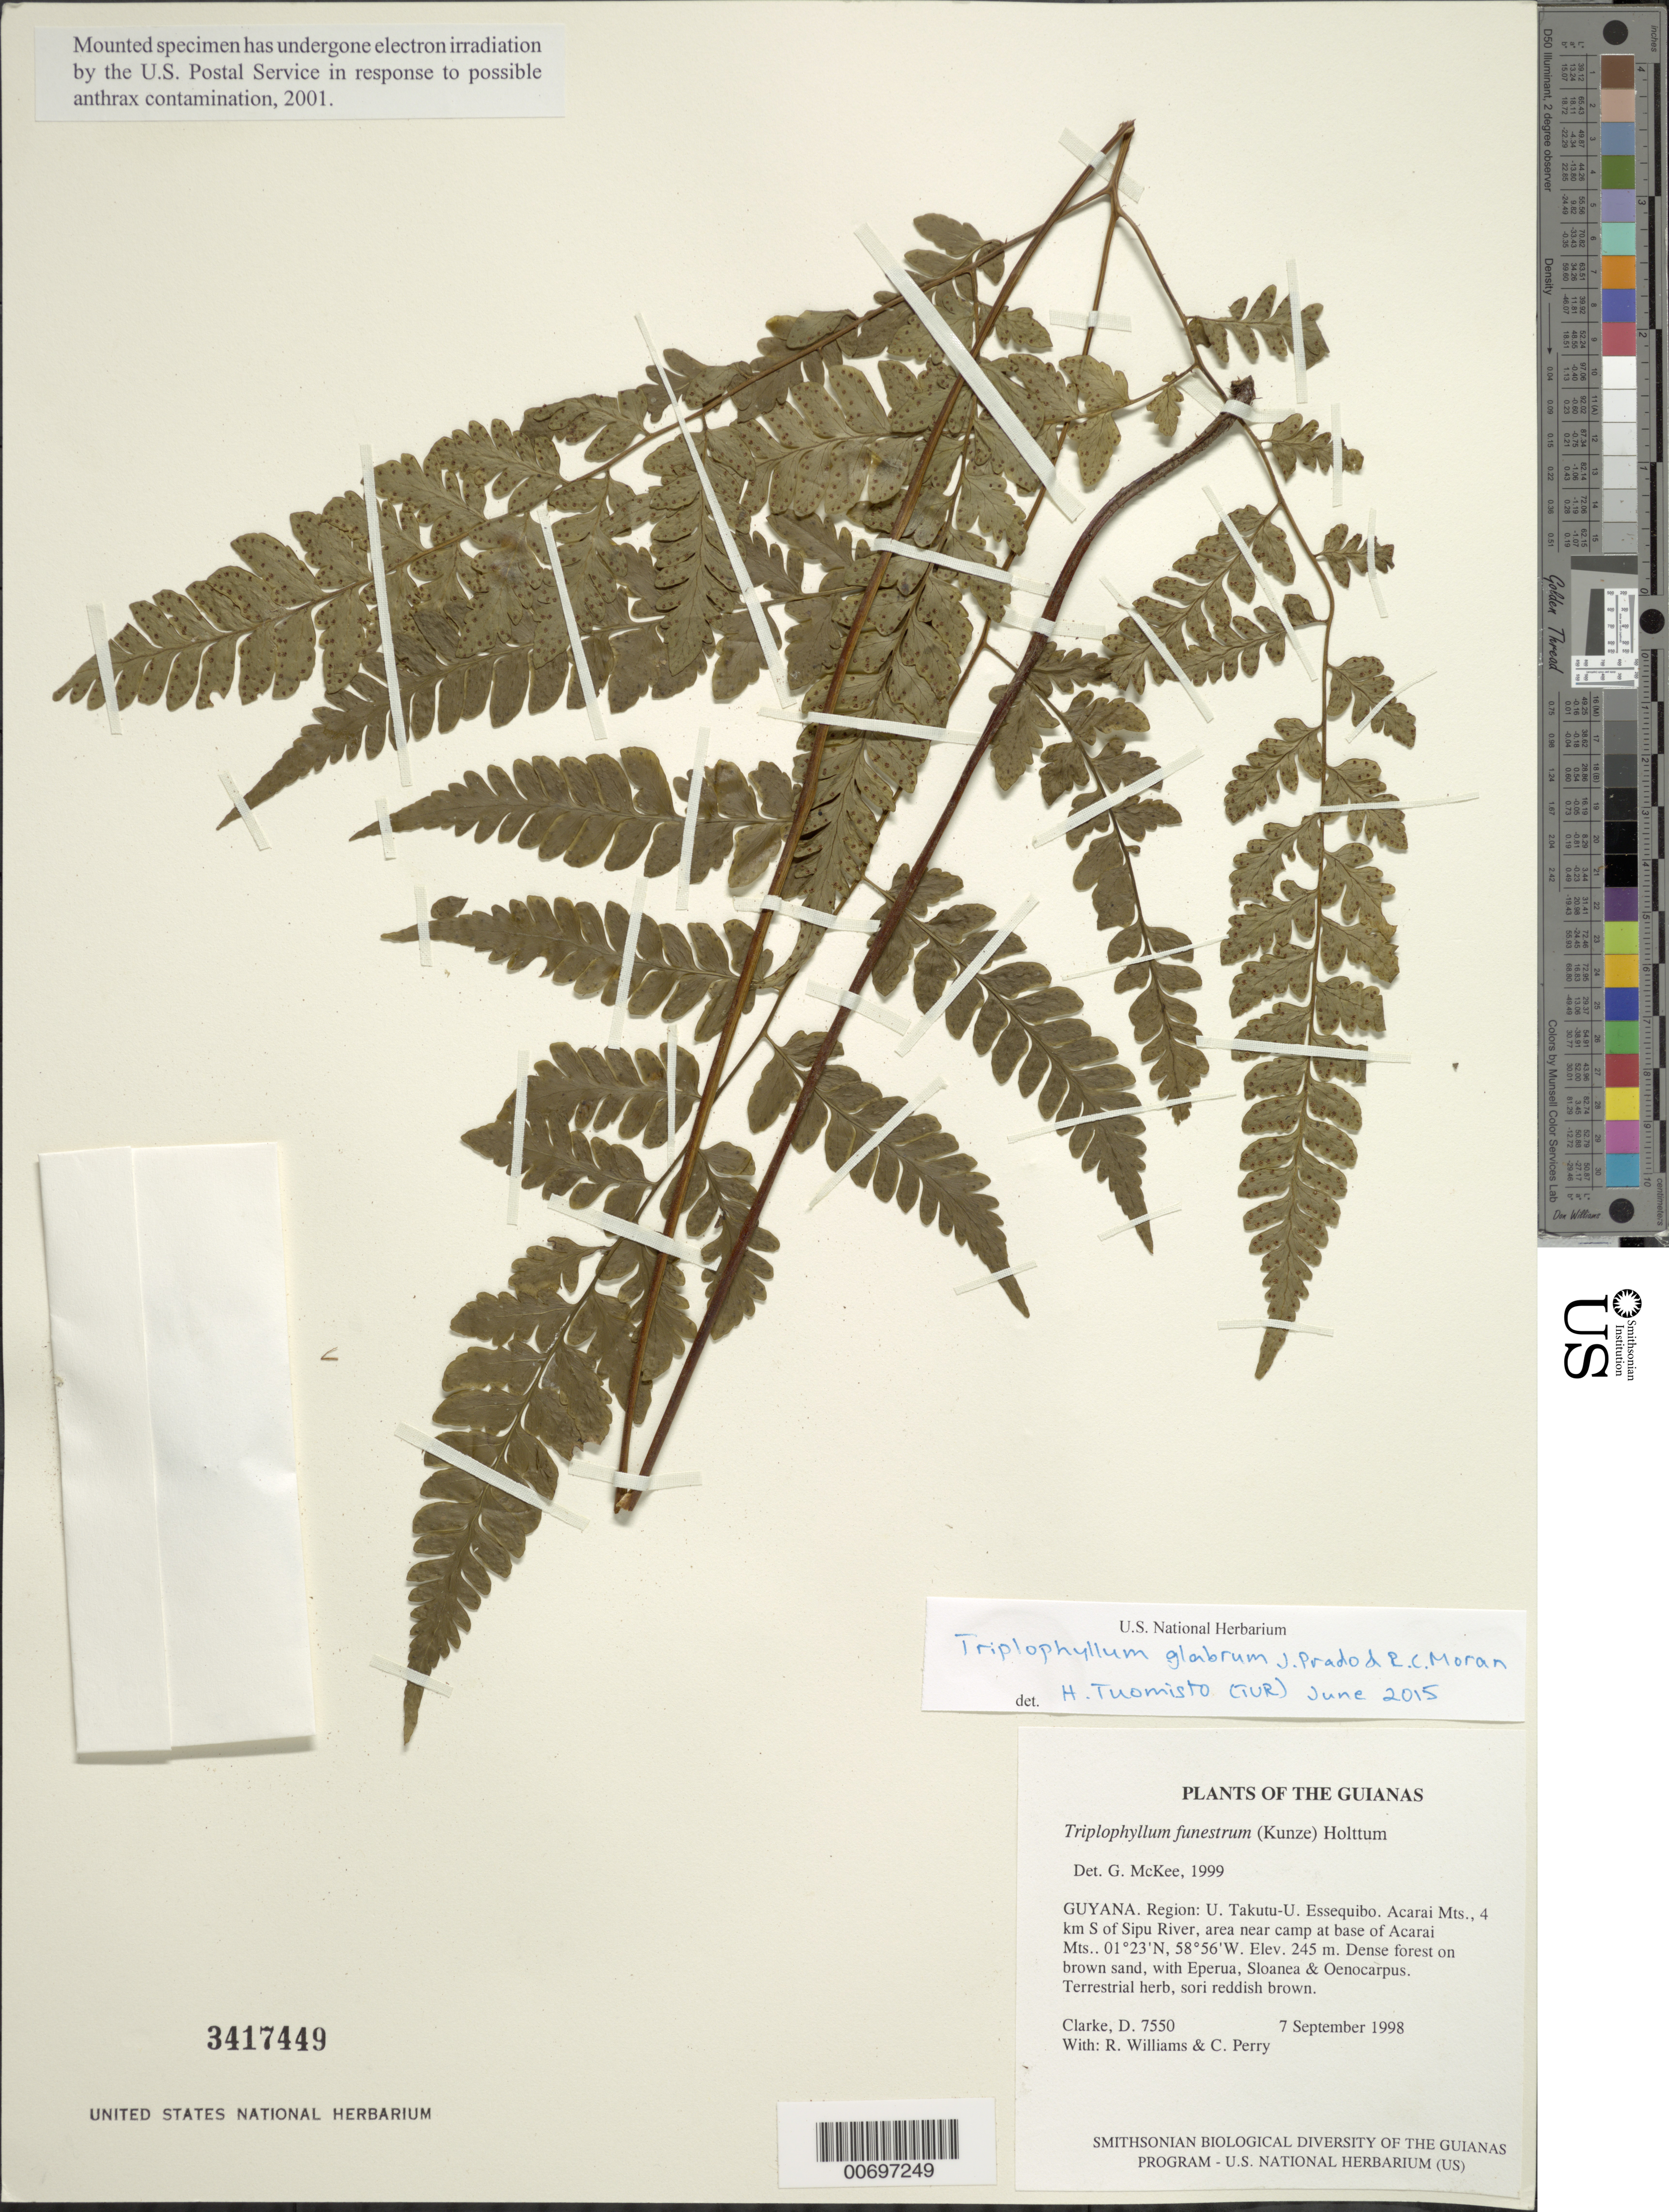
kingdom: Plantae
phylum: Tracheophyta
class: Polypodiopsida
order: Polypodiales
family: Tectariaceae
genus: Triplophyllum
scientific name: Triplophyllum glabrum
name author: J. Prado & R.C. Moran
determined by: Tuomisto, H.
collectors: H. D. Clarke, R. Williams & C. Perry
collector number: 7550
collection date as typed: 7 September 1998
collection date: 1998-09-07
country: Guyana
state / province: U. Takutu-U. Essequibo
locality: Acarai Mts., 4 km S of Sipu River, area near camp at base of Acarai Mts.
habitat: Dense forest on brown sand, with Eperua, Sloanea & Oenocarpus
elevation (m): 245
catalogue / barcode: US 3417449